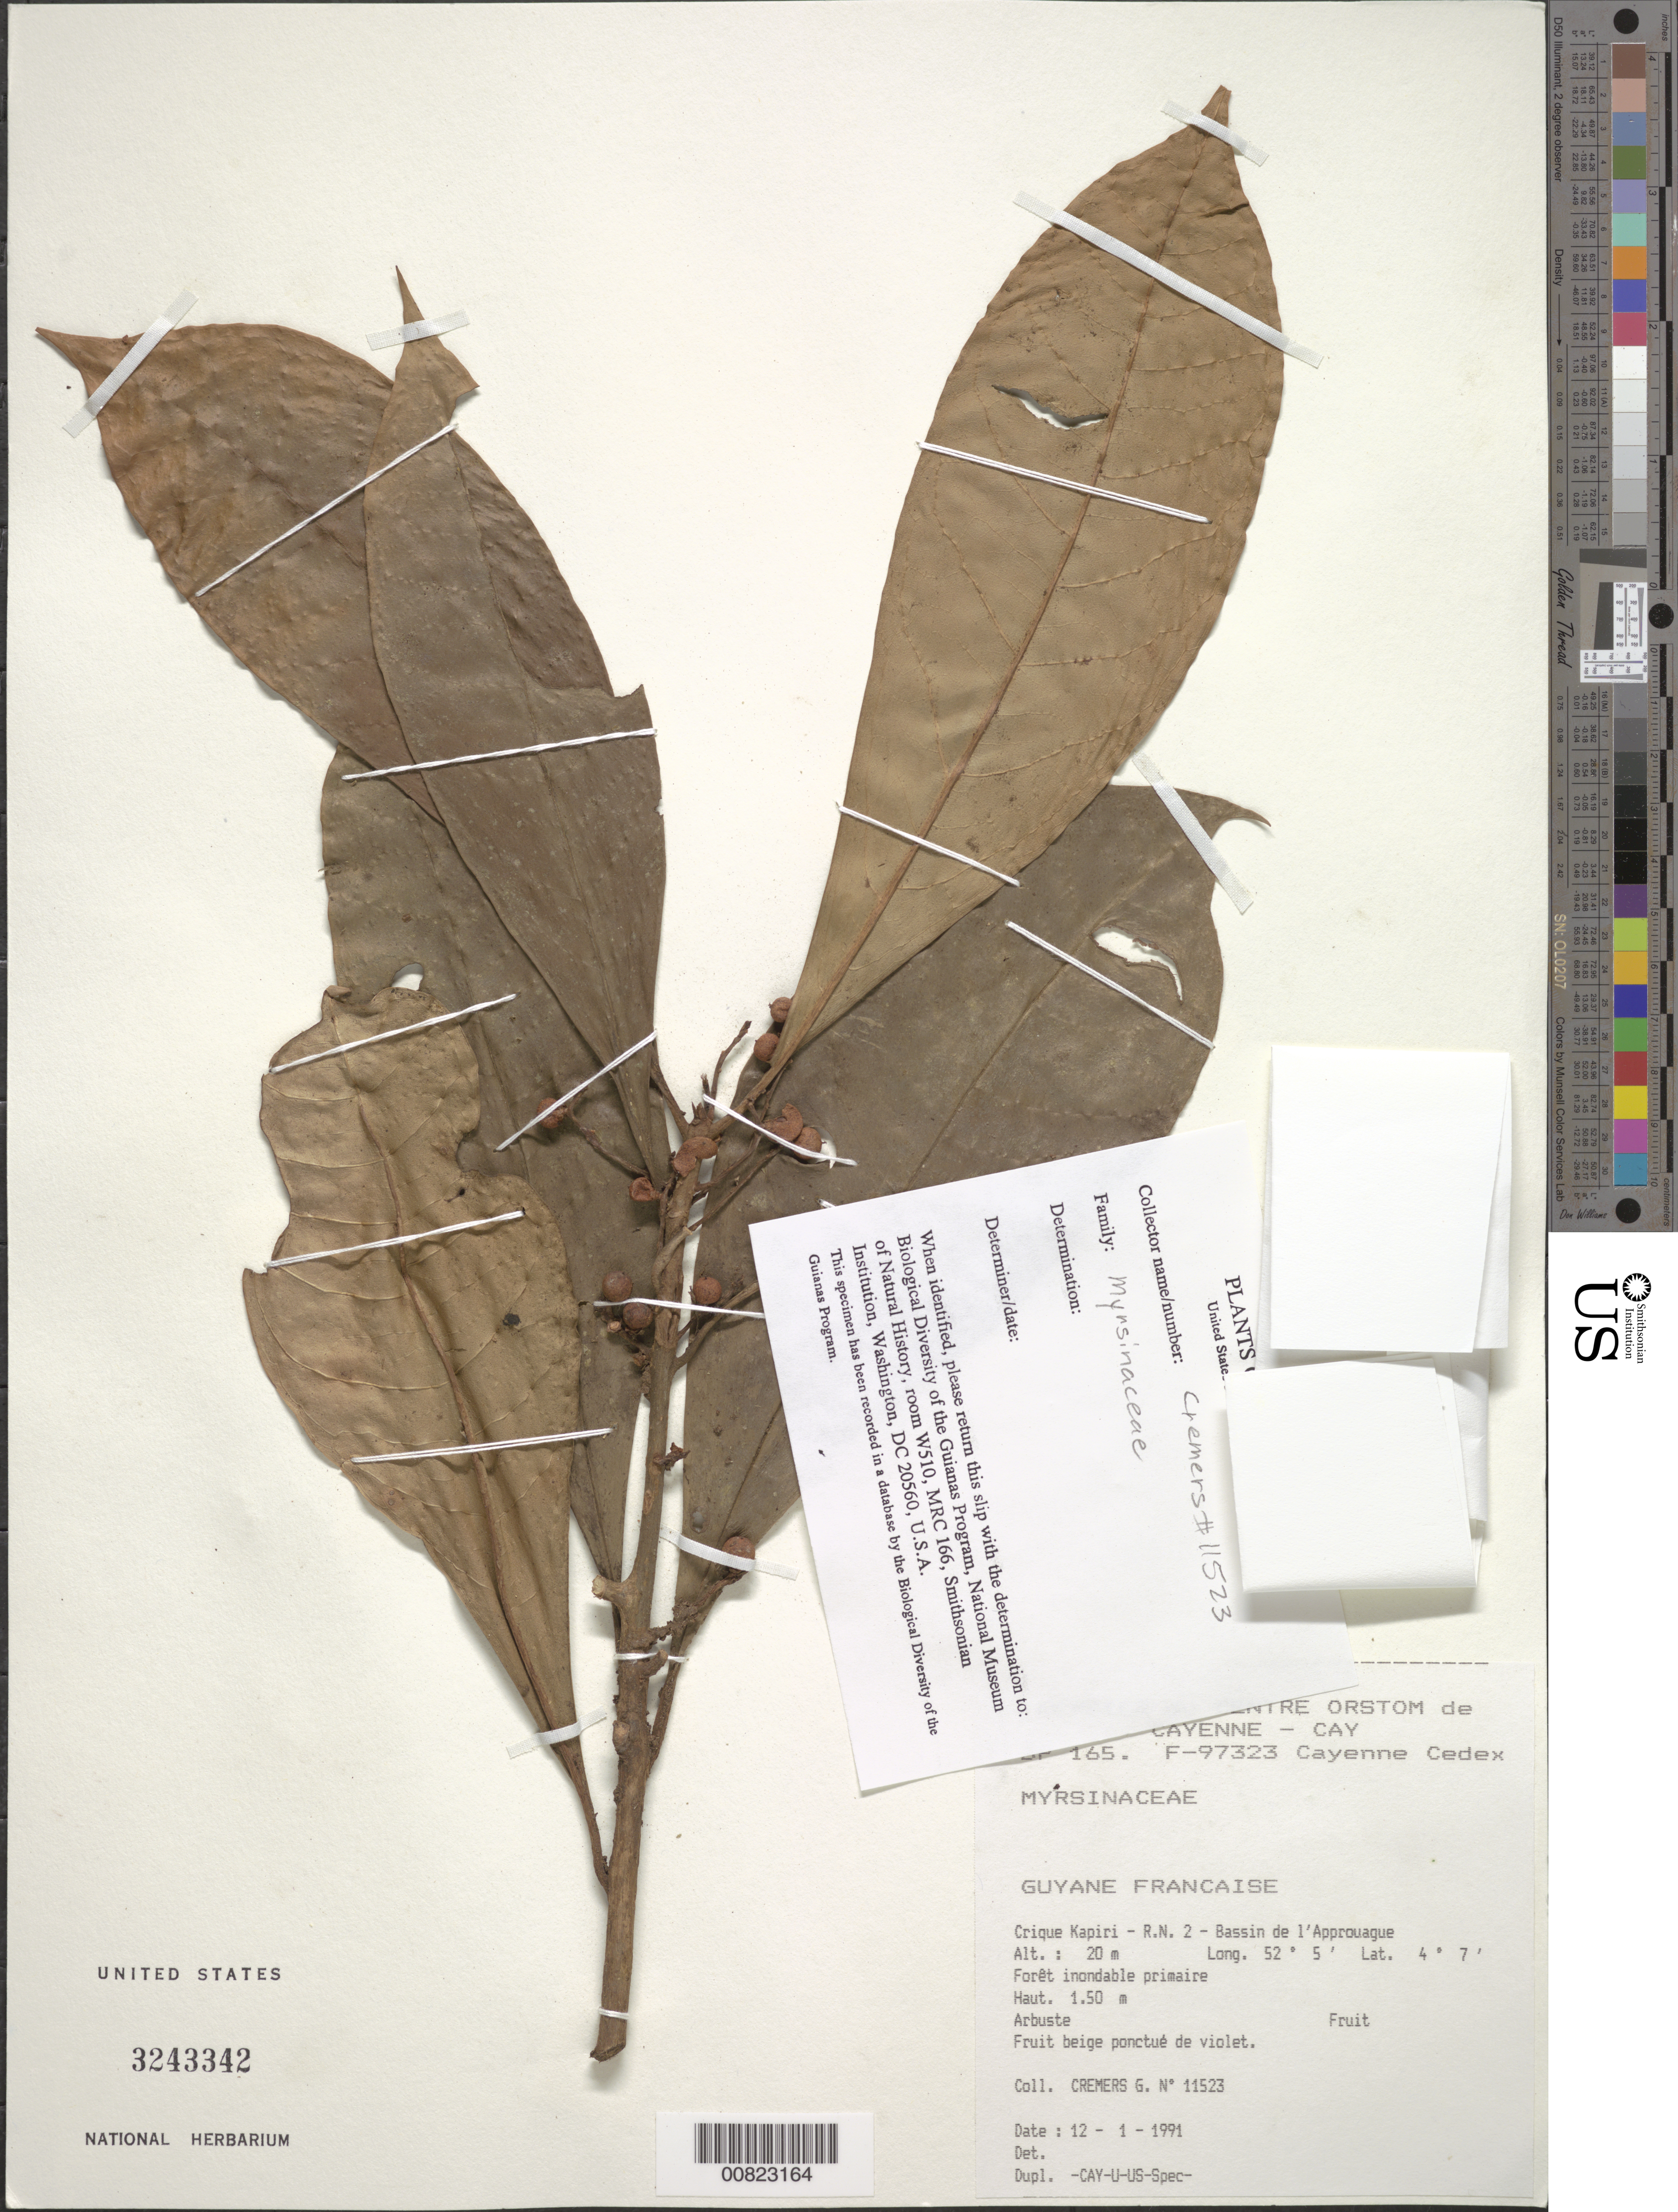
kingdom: Plantae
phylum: Tracheophyta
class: Magnoliopsida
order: Ericales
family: Primulaceae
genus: Cybianthus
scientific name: Cybianthus surinamensis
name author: (Spreng.) G. Agostini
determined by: Pipoly, J. J.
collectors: G. Cremers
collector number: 11523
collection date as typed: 12-Jan-91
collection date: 1991-01-12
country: French Guiana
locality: Crique Kapiri, R.N. 2, Bassin de l'Approuague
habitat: Primary inundated forest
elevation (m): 10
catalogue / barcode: US 3243342